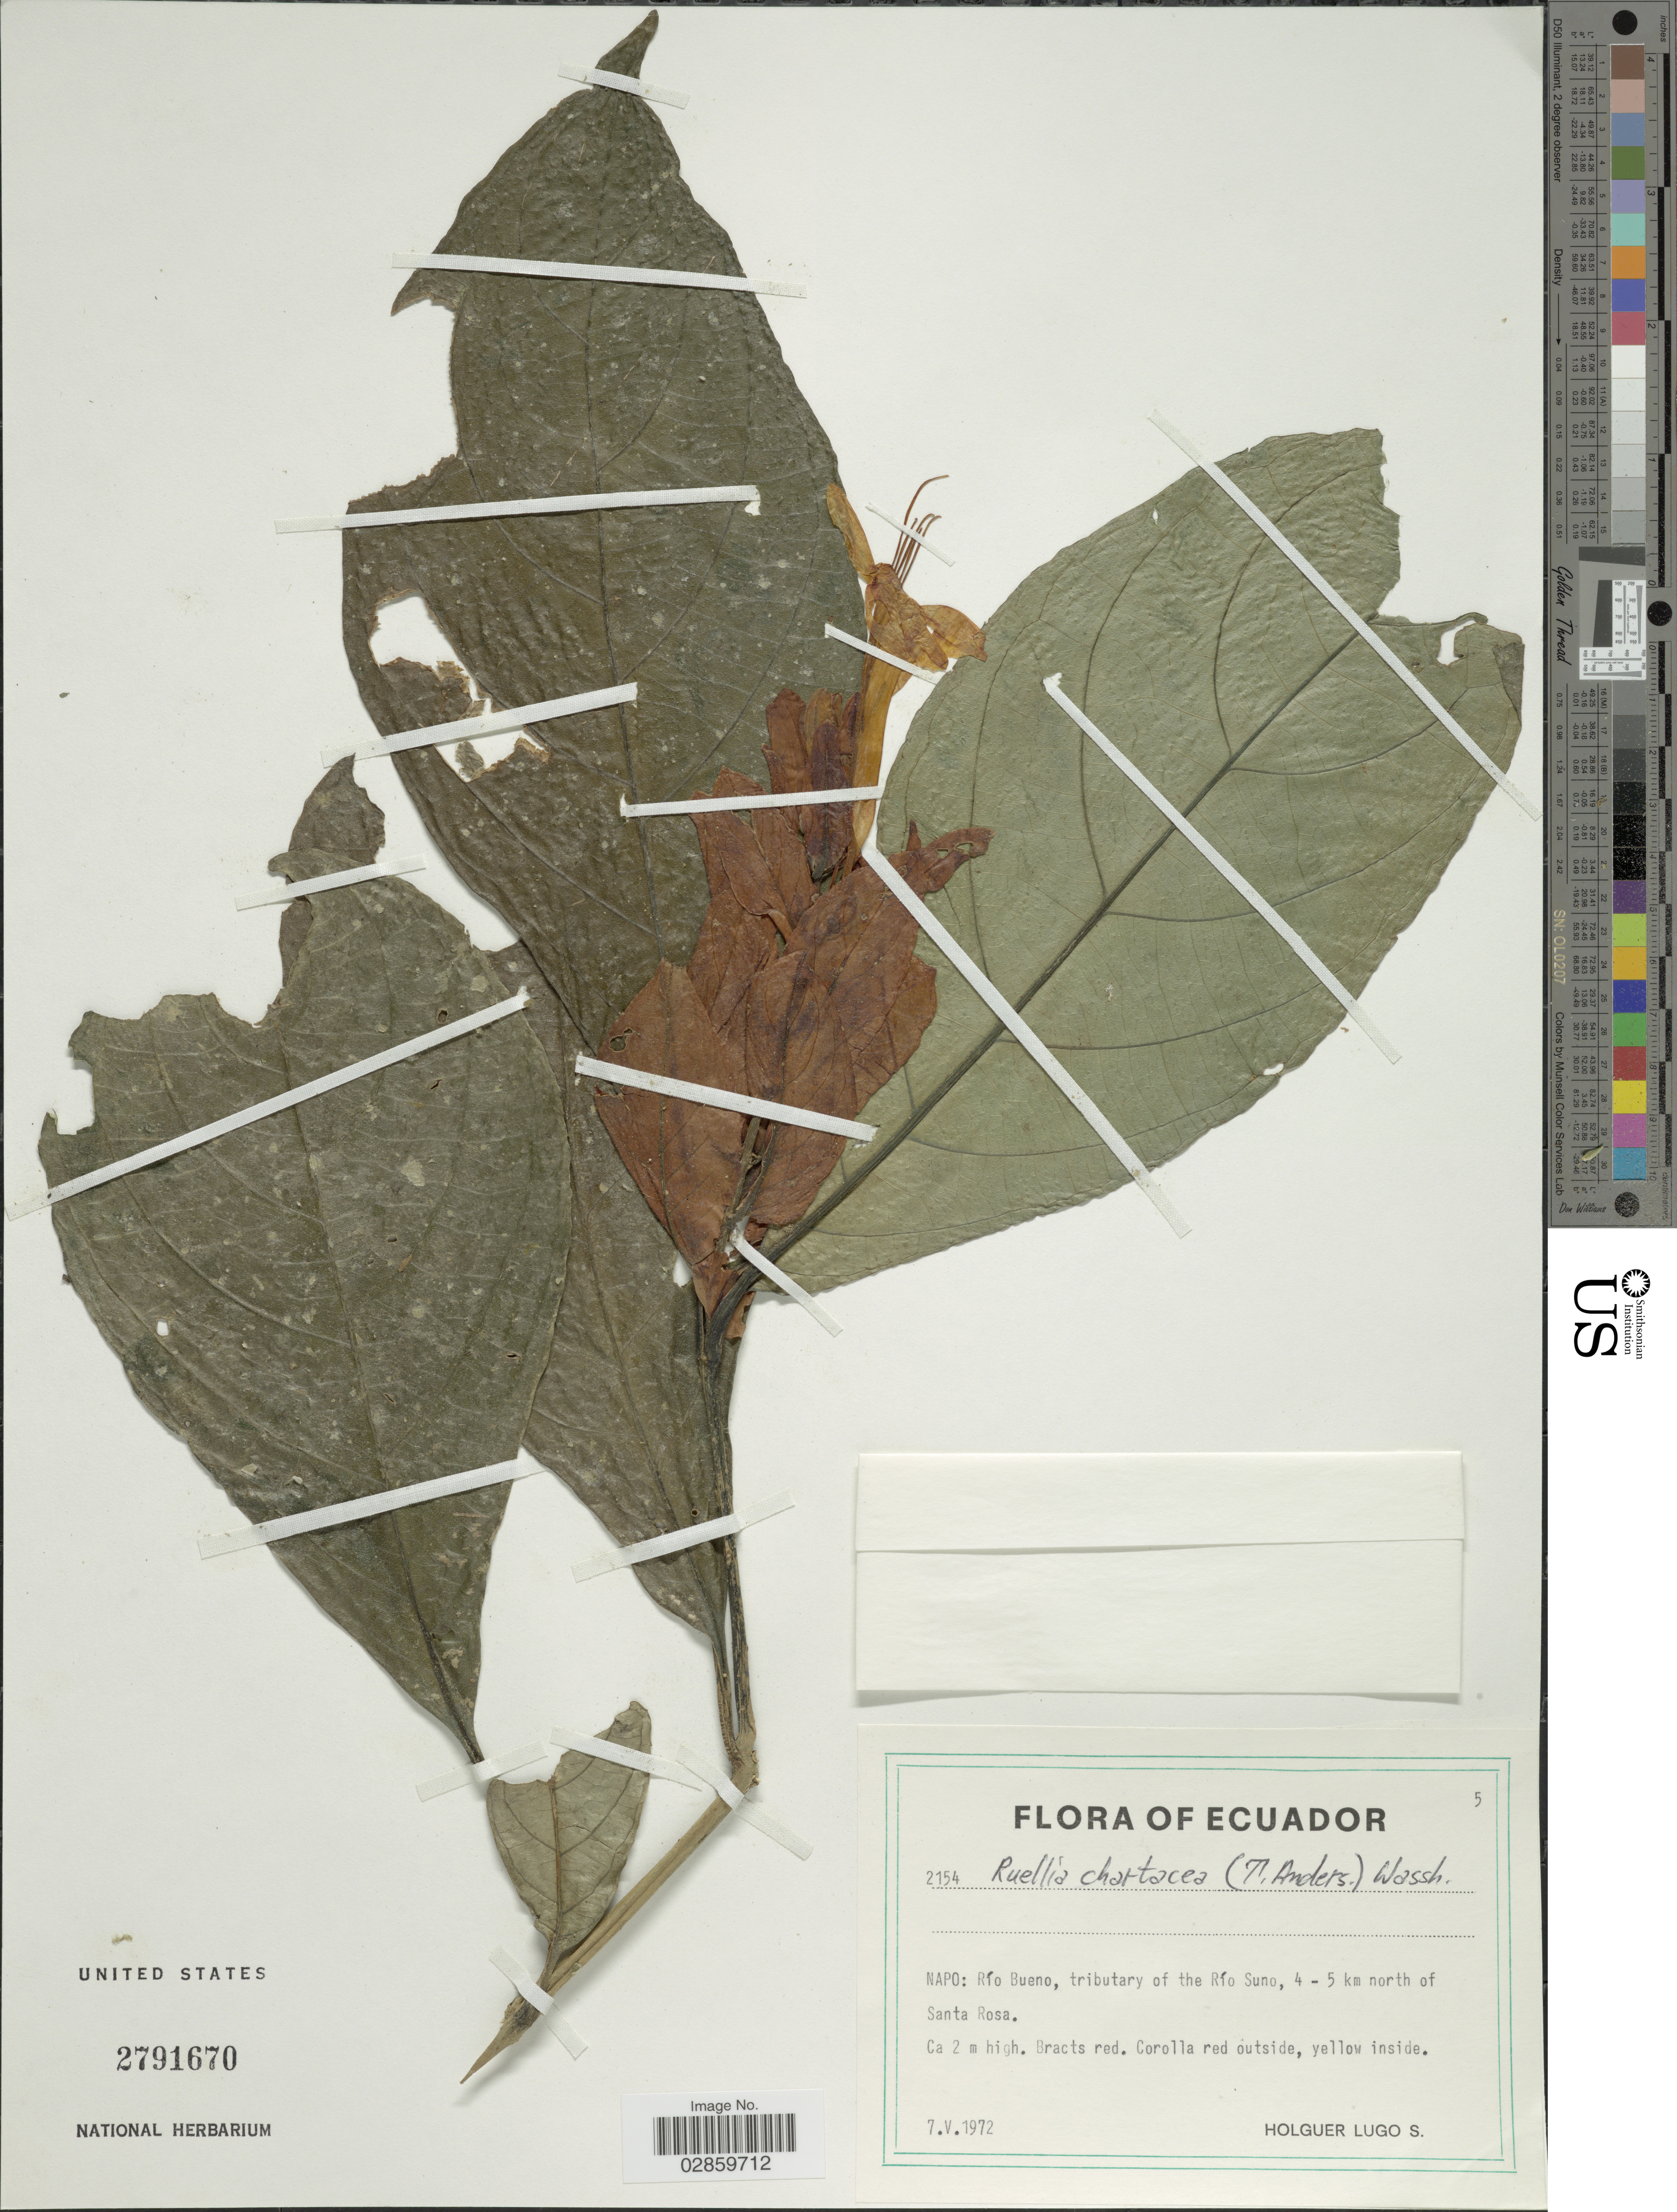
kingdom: Plantae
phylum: Tracheophyta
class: Magnoliopsida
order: Lamiales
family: Acanthaceae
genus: Ruellia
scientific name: Ruellia chartacea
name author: (T. Anderson) Wassh.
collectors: H. Lugo S.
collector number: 2154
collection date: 1972-05-07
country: Ecuador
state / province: Napo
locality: Río Bueno, tributary of the Río Suno, 4 - 5 km north of Santa Rosa.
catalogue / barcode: US 2791670